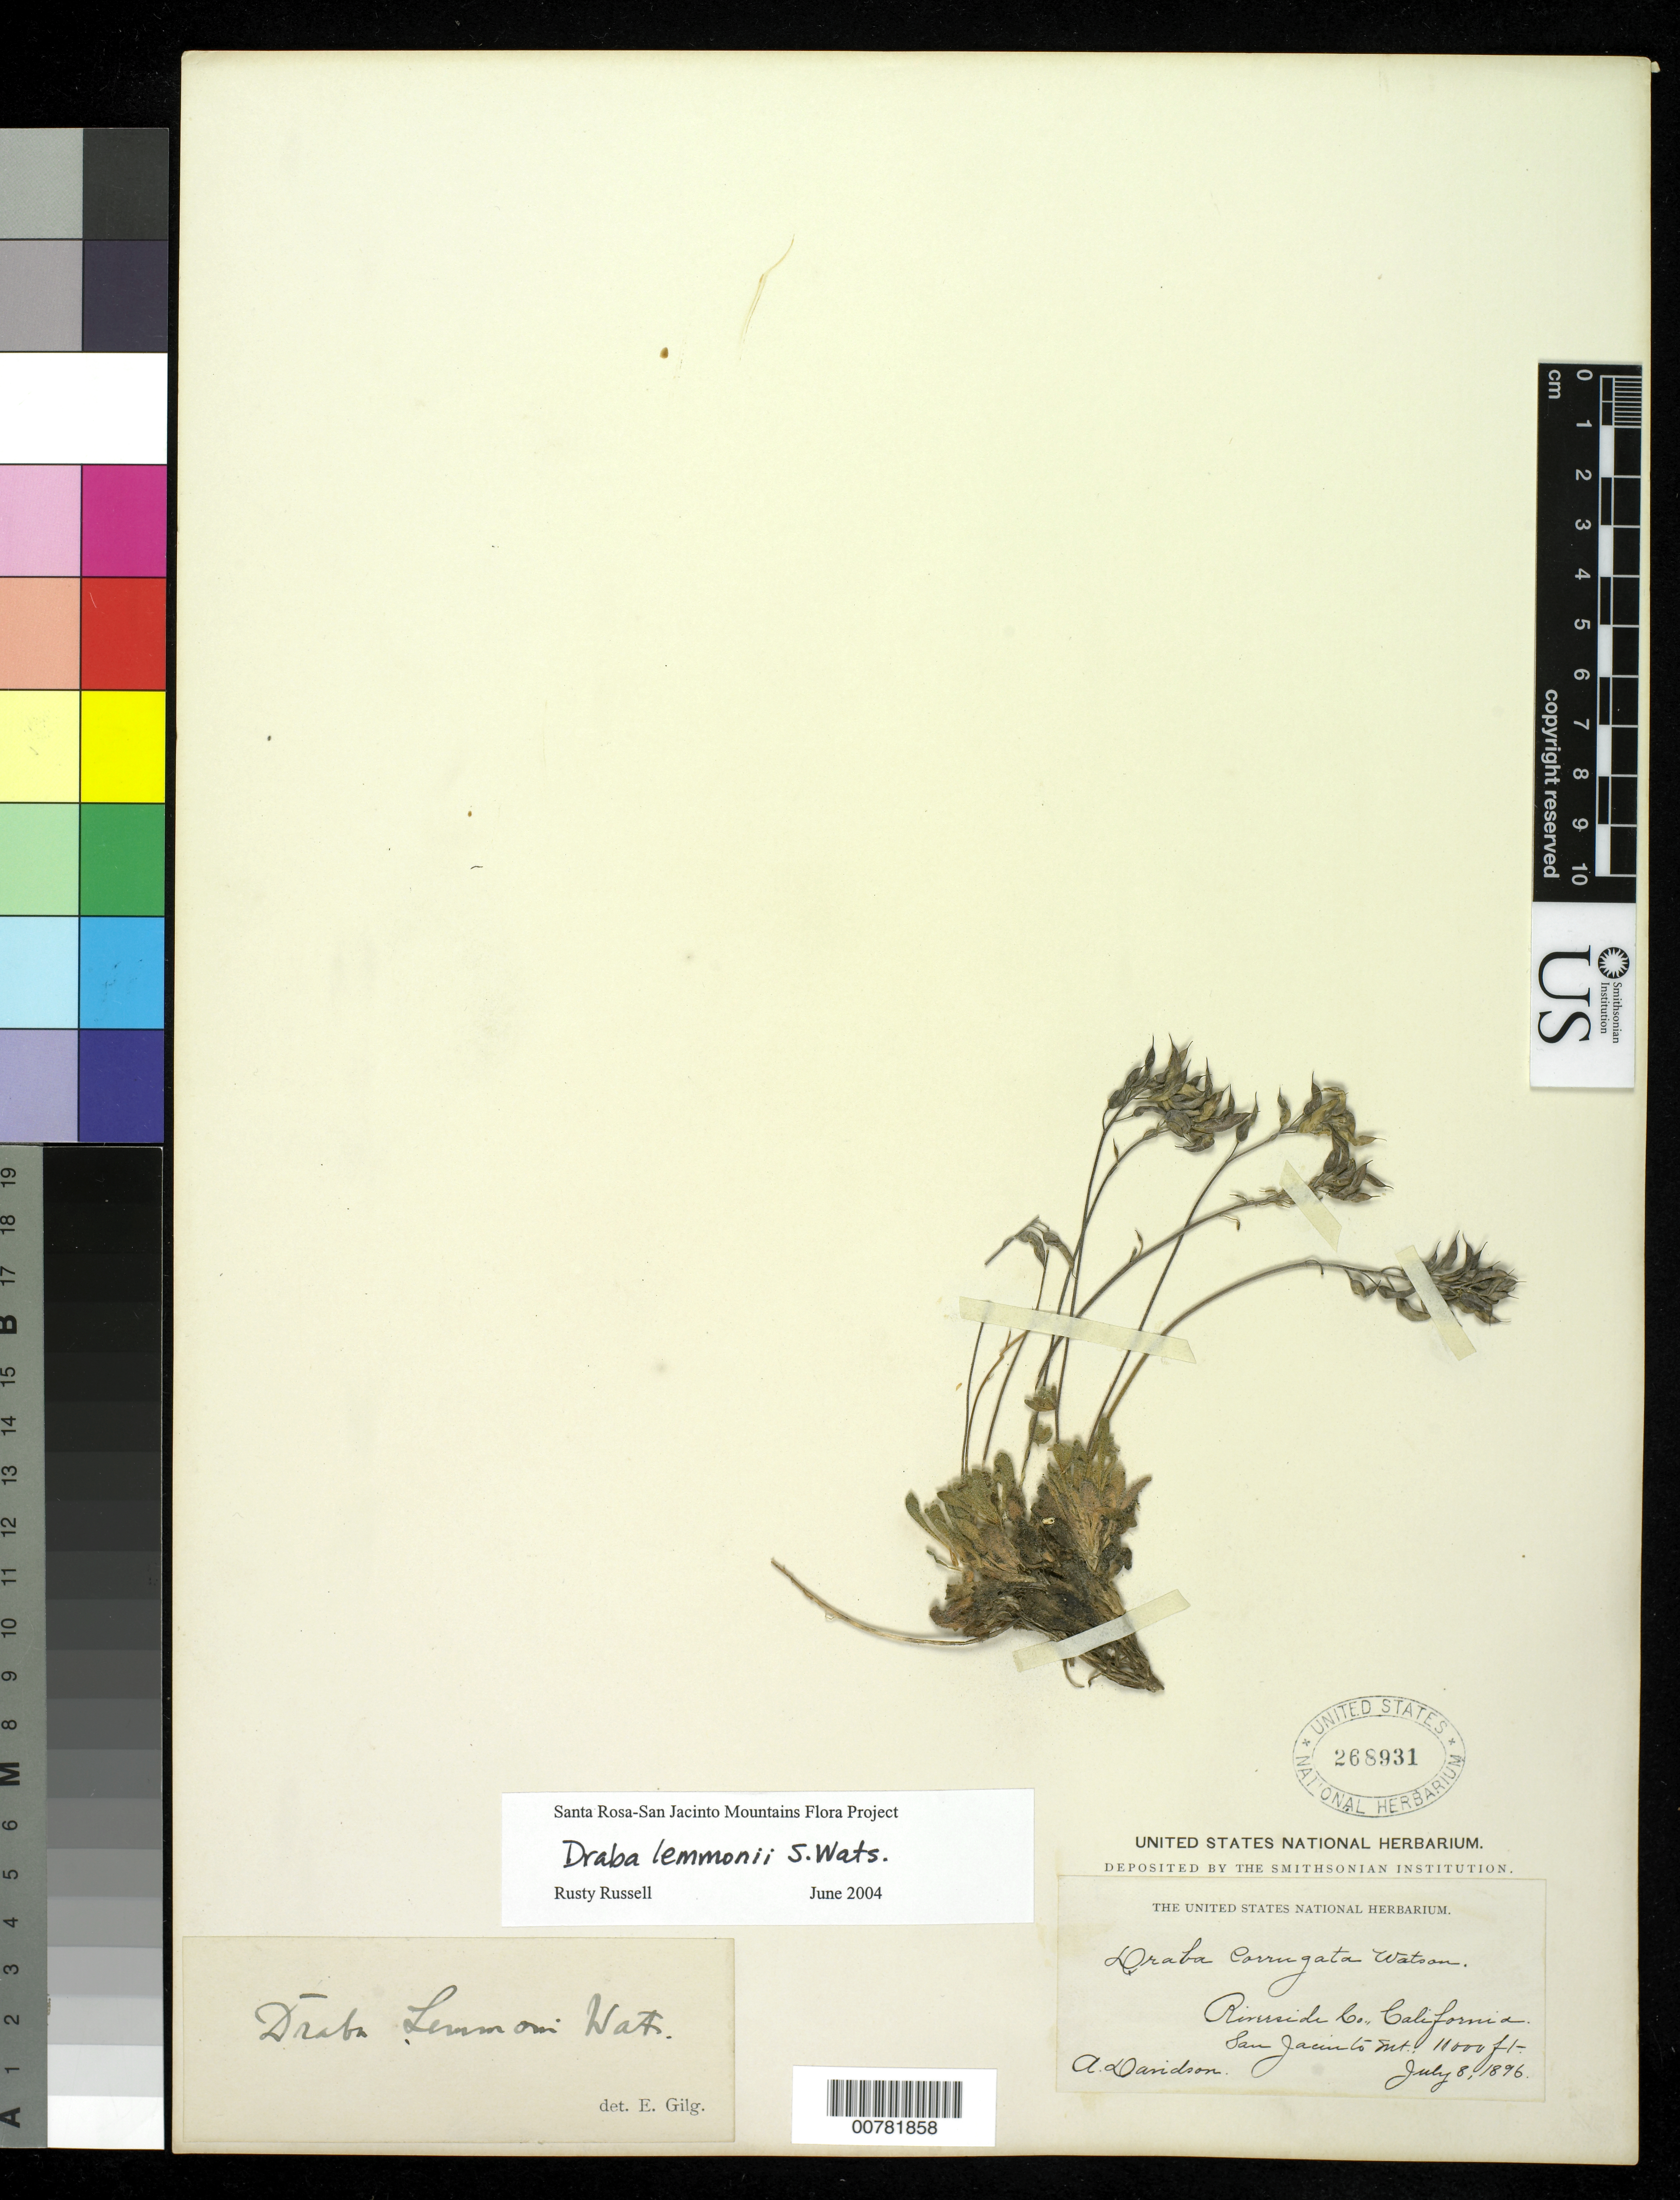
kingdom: Plantae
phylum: Tracheophyta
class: Magnoliopsida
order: Brassicales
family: Brassicaceae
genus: Draba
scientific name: Draba lemmonii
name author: S. Watson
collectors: A. Davidson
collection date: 1896-07-08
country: United States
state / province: California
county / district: Riverside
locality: Riverside Co. San Jacinto Mt.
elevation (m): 3353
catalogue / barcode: US 268931